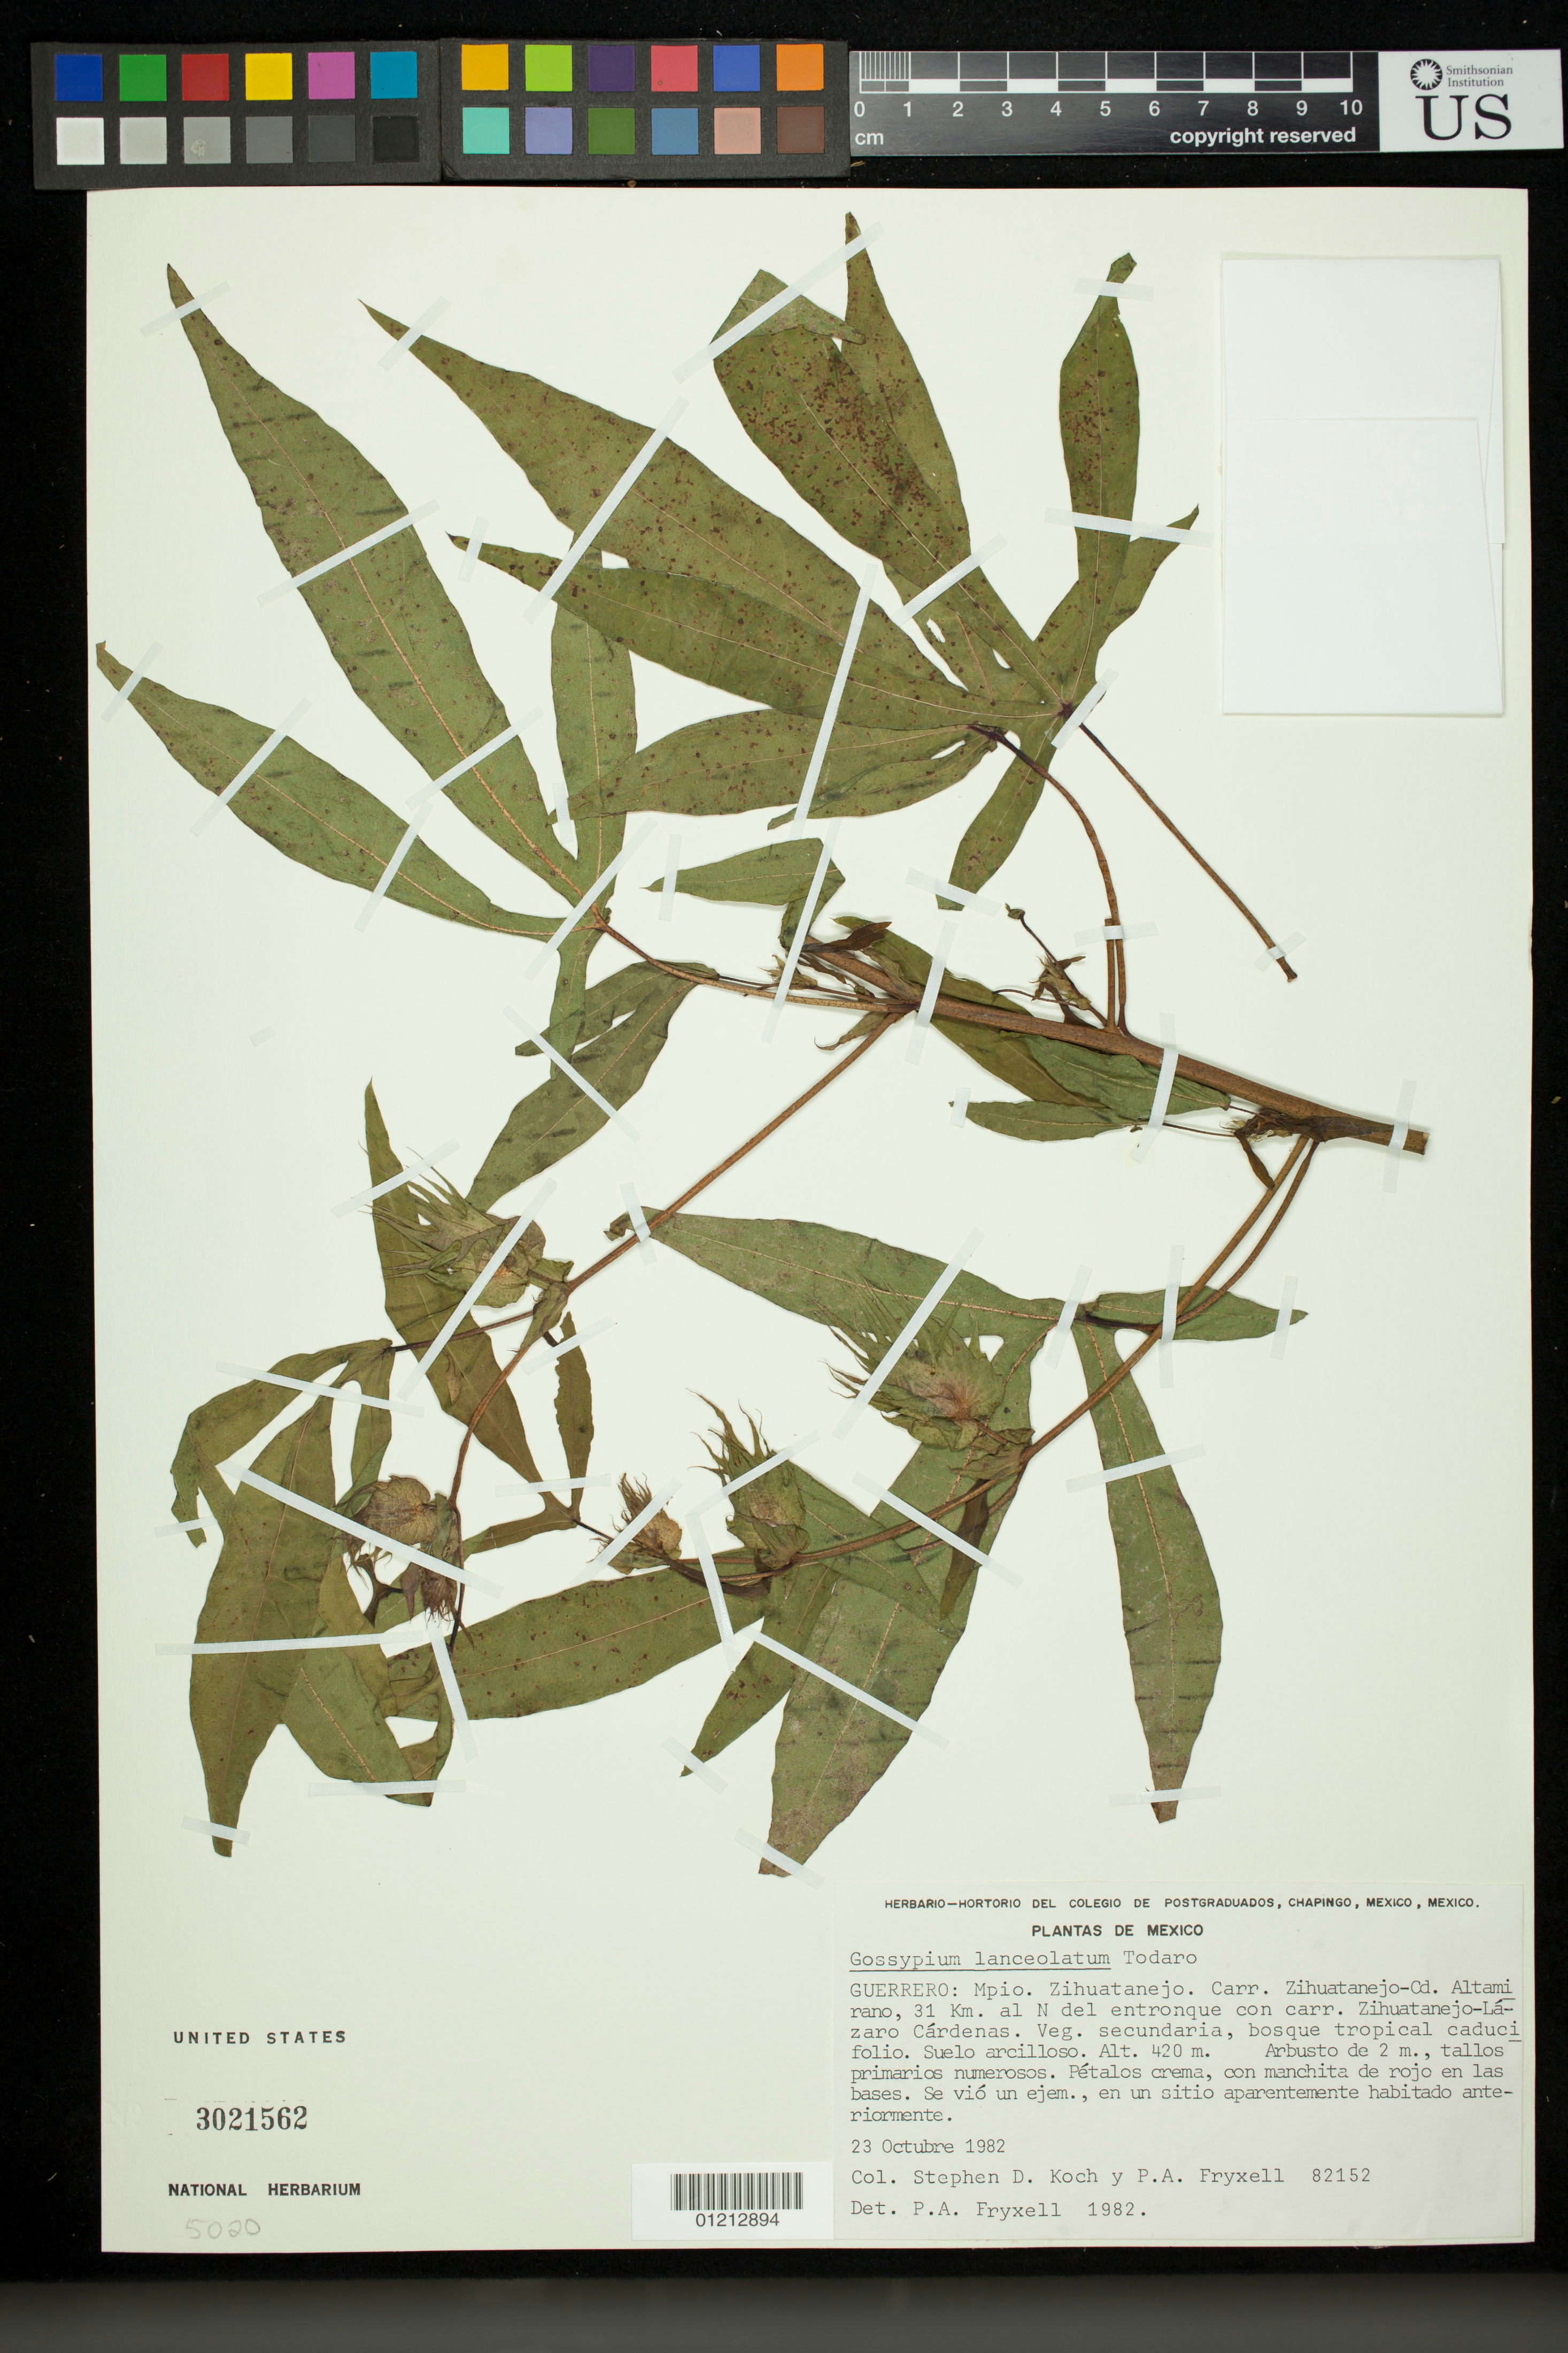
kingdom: Plantae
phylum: Tracheophyta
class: Magnoliopsida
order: Malvales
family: Malvaceae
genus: Gossypium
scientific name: Gossypium lanceolatum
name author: Tod.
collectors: S. D. Koch & P. A. Fryxell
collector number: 82152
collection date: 1982-10-23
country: Mexico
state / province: Guerrero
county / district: Zihuatanejo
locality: Carr. Zihuatanejo-Cd. Altami rano, 31 Km. al N del entronque con carr. Zihuatanejo-La-zaro Cardenas. Se vio un ejem., en un sitio aparentemente habitado ante-riormente.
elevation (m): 420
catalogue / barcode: US 3021562